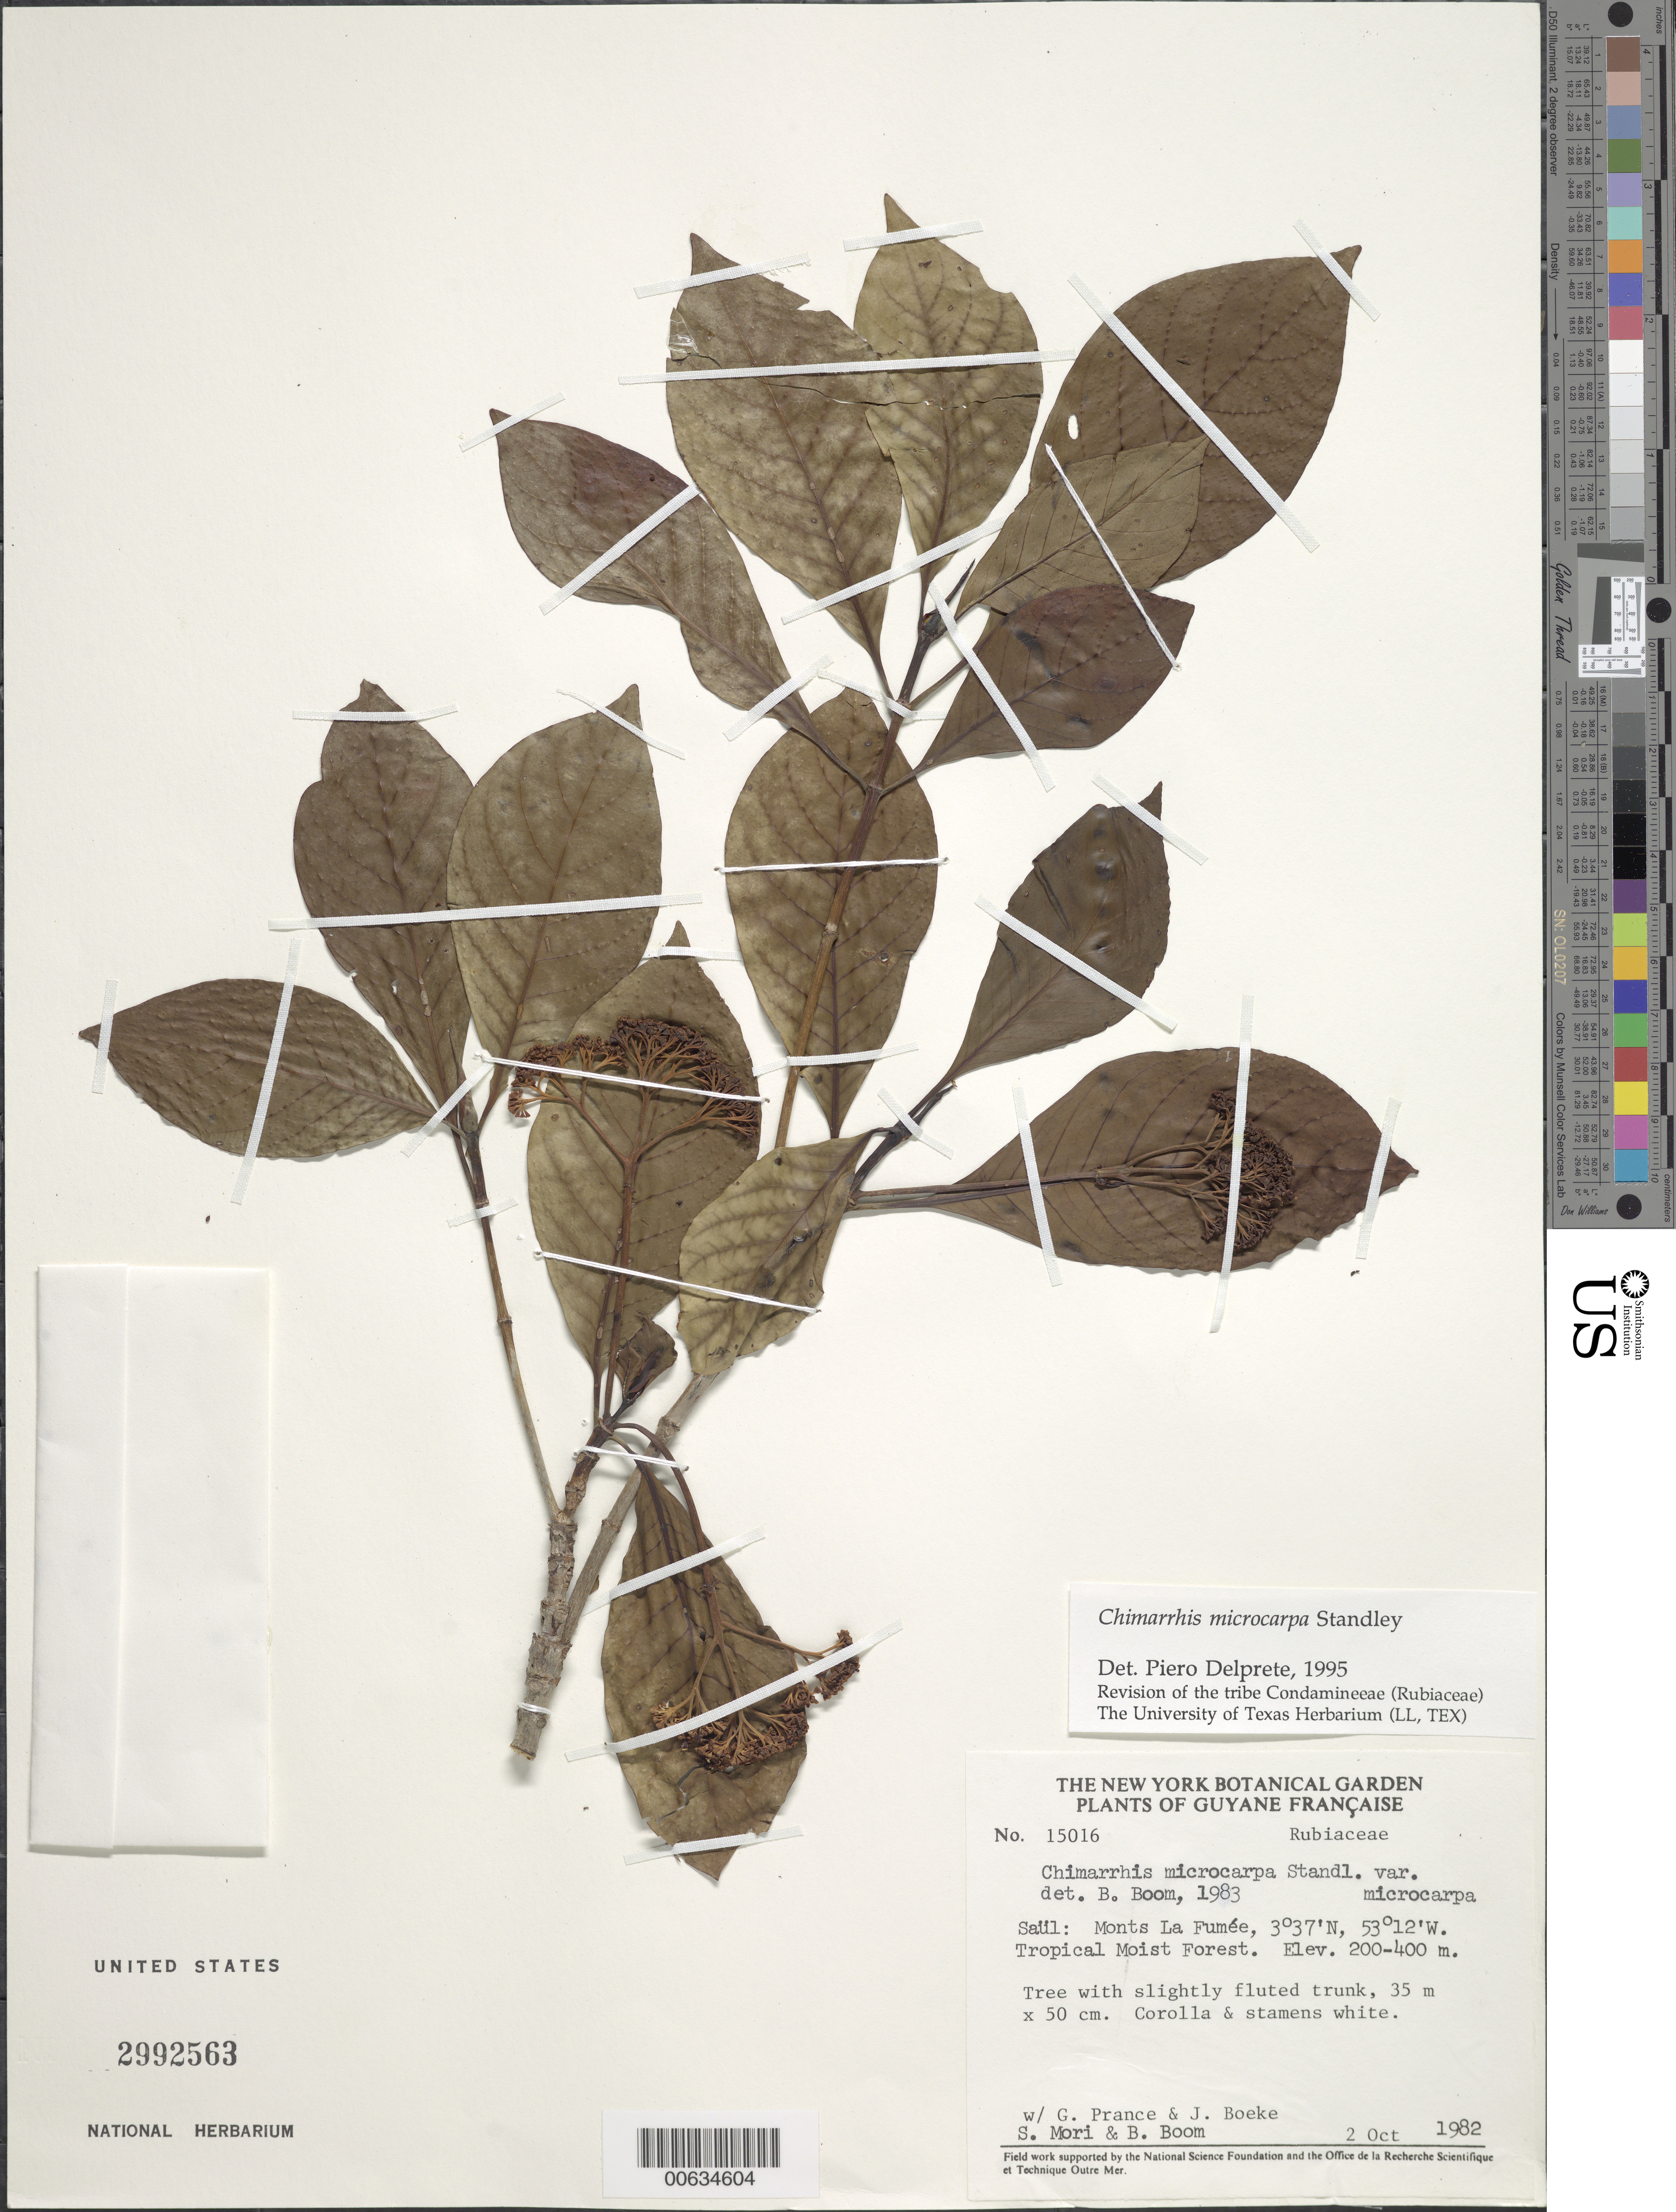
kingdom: Plantae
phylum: Tracheophyta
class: Magnoliopsida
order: Gentianales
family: Rubiaceae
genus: Chimarrhis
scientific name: Chimarrhis microcarpa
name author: Standl.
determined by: Delprete, P. G., Herb. de Guyane Cay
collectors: S. Mori, B. M. Boom, G. T. Prance & J. D. Boeke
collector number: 15016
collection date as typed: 2-Oct-82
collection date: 1982-10-02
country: French Guiana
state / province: Saint-Laurent-du-Maroni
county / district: Saül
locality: Saül, Monts La Fumée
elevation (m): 200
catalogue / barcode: US 2992563